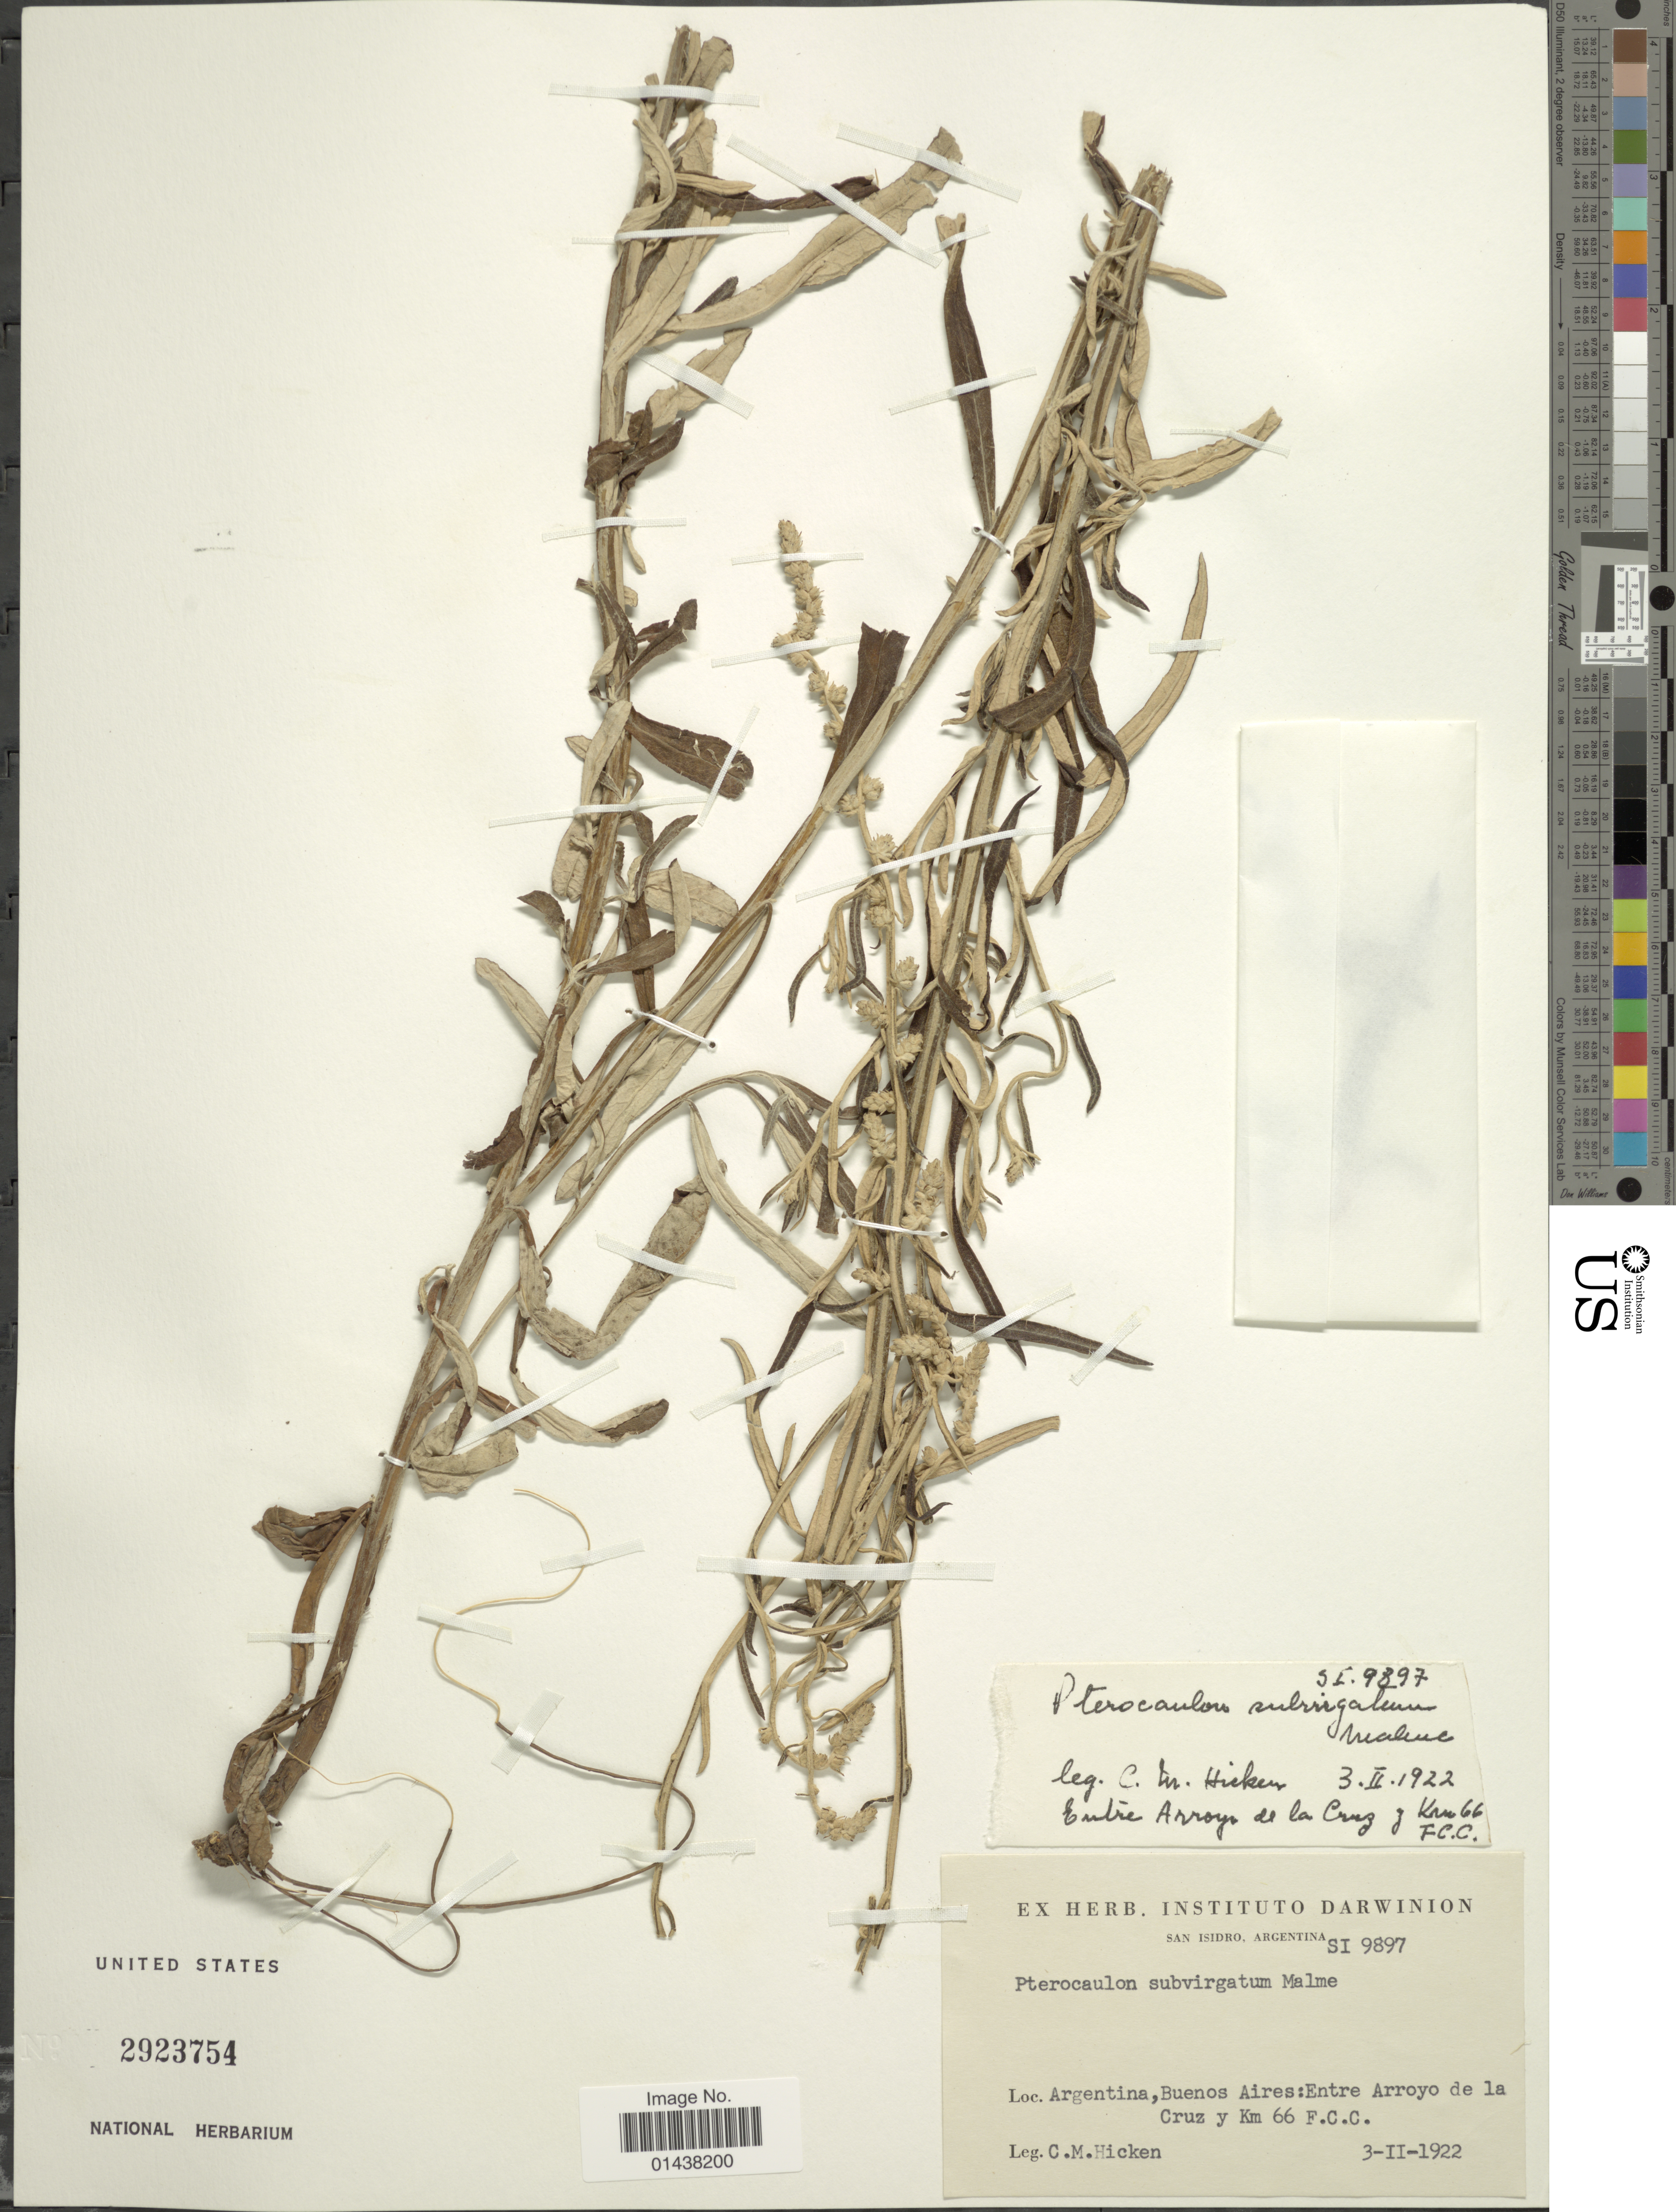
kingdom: Plantae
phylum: Tracheophyta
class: Magnoliopsida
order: Asterales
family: Asteraceae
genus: Pterocaulon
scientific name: Pterocaulon subvirgatum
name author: Malme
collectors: C. M. Hicken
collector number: SI9797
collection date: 1922-02-03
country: Argentina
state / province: Buenos Aires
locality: Entre Arroyo de la Curz y km 66 F.C.C.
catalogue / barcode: US 2923754